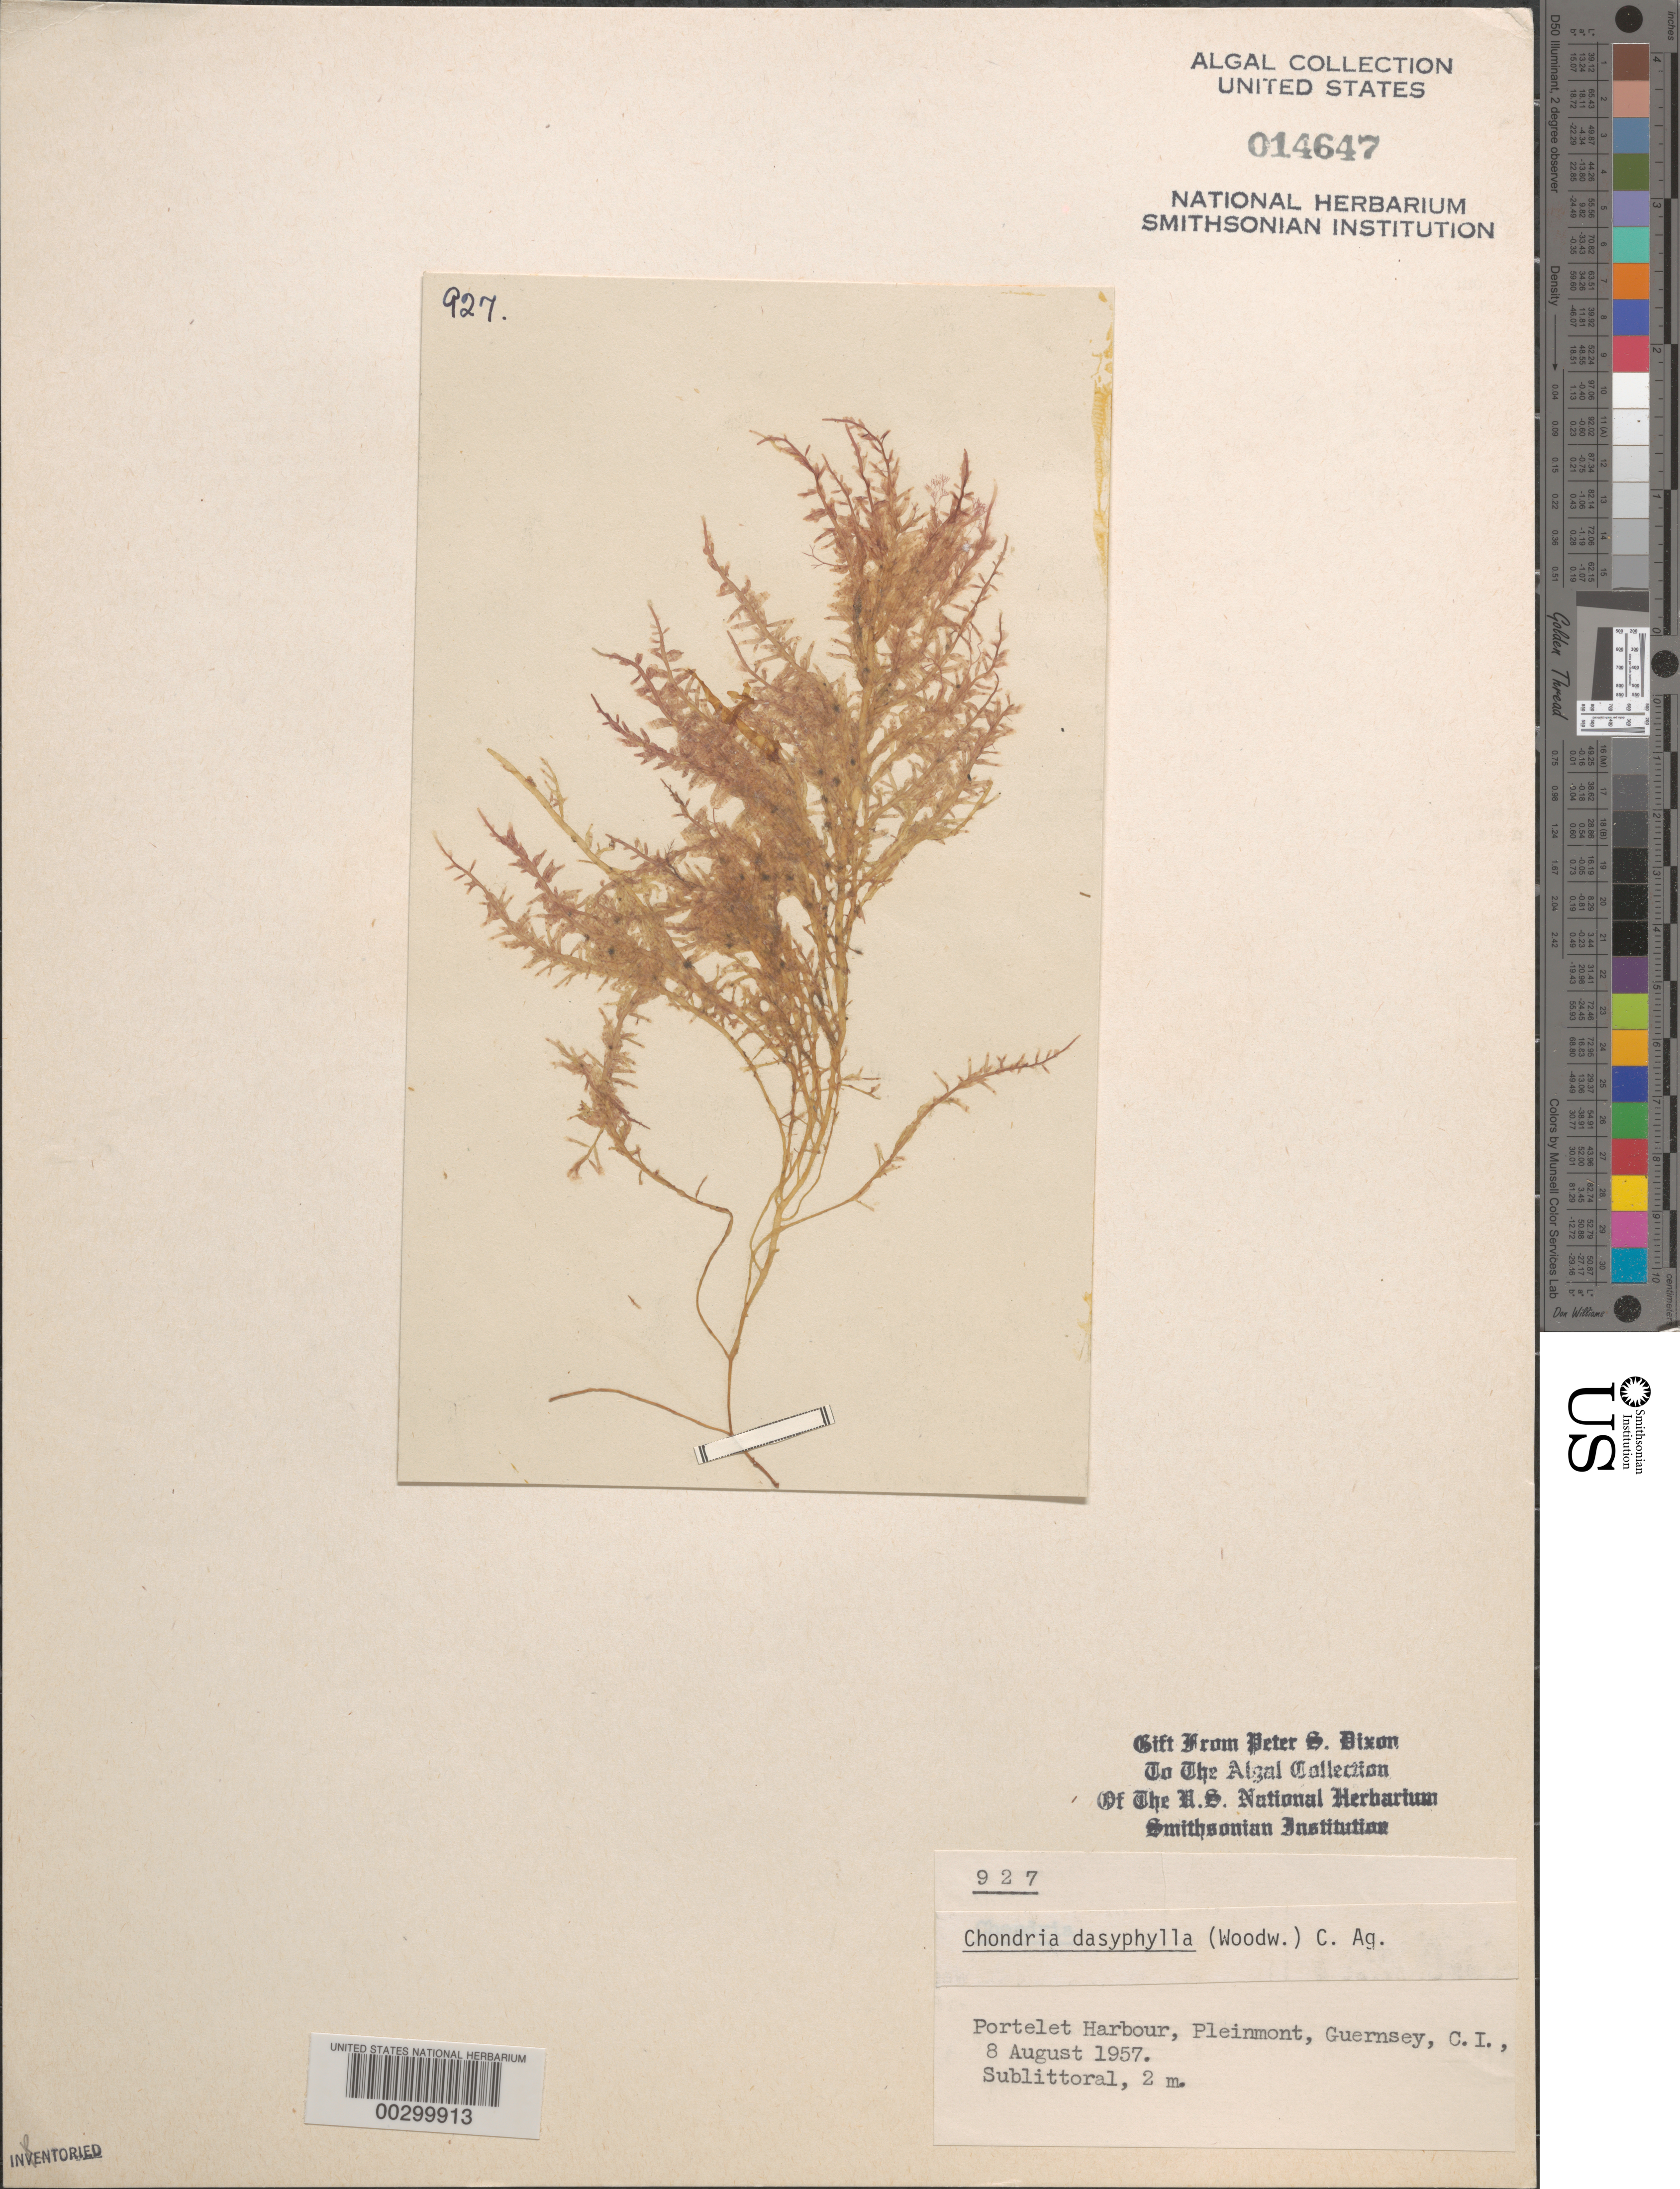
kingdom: Plantae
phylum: Rhodophyta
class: Florideophyceae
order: Ceramiales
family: Rhodomelaceae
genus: Chondria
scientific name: Chondria dasyphylla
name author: (Woodw.) C. Agardh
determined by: Dixon, P. S.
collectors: P. S. Dixon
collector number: PSD 927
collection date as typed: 08 Aug 1957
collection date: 1957-08-08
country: United Kingdom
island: Guernsey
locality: Channel Islands. Bailiwick of Guernsey. Portelet Harbor, Pleinmont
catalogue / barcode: US 14647